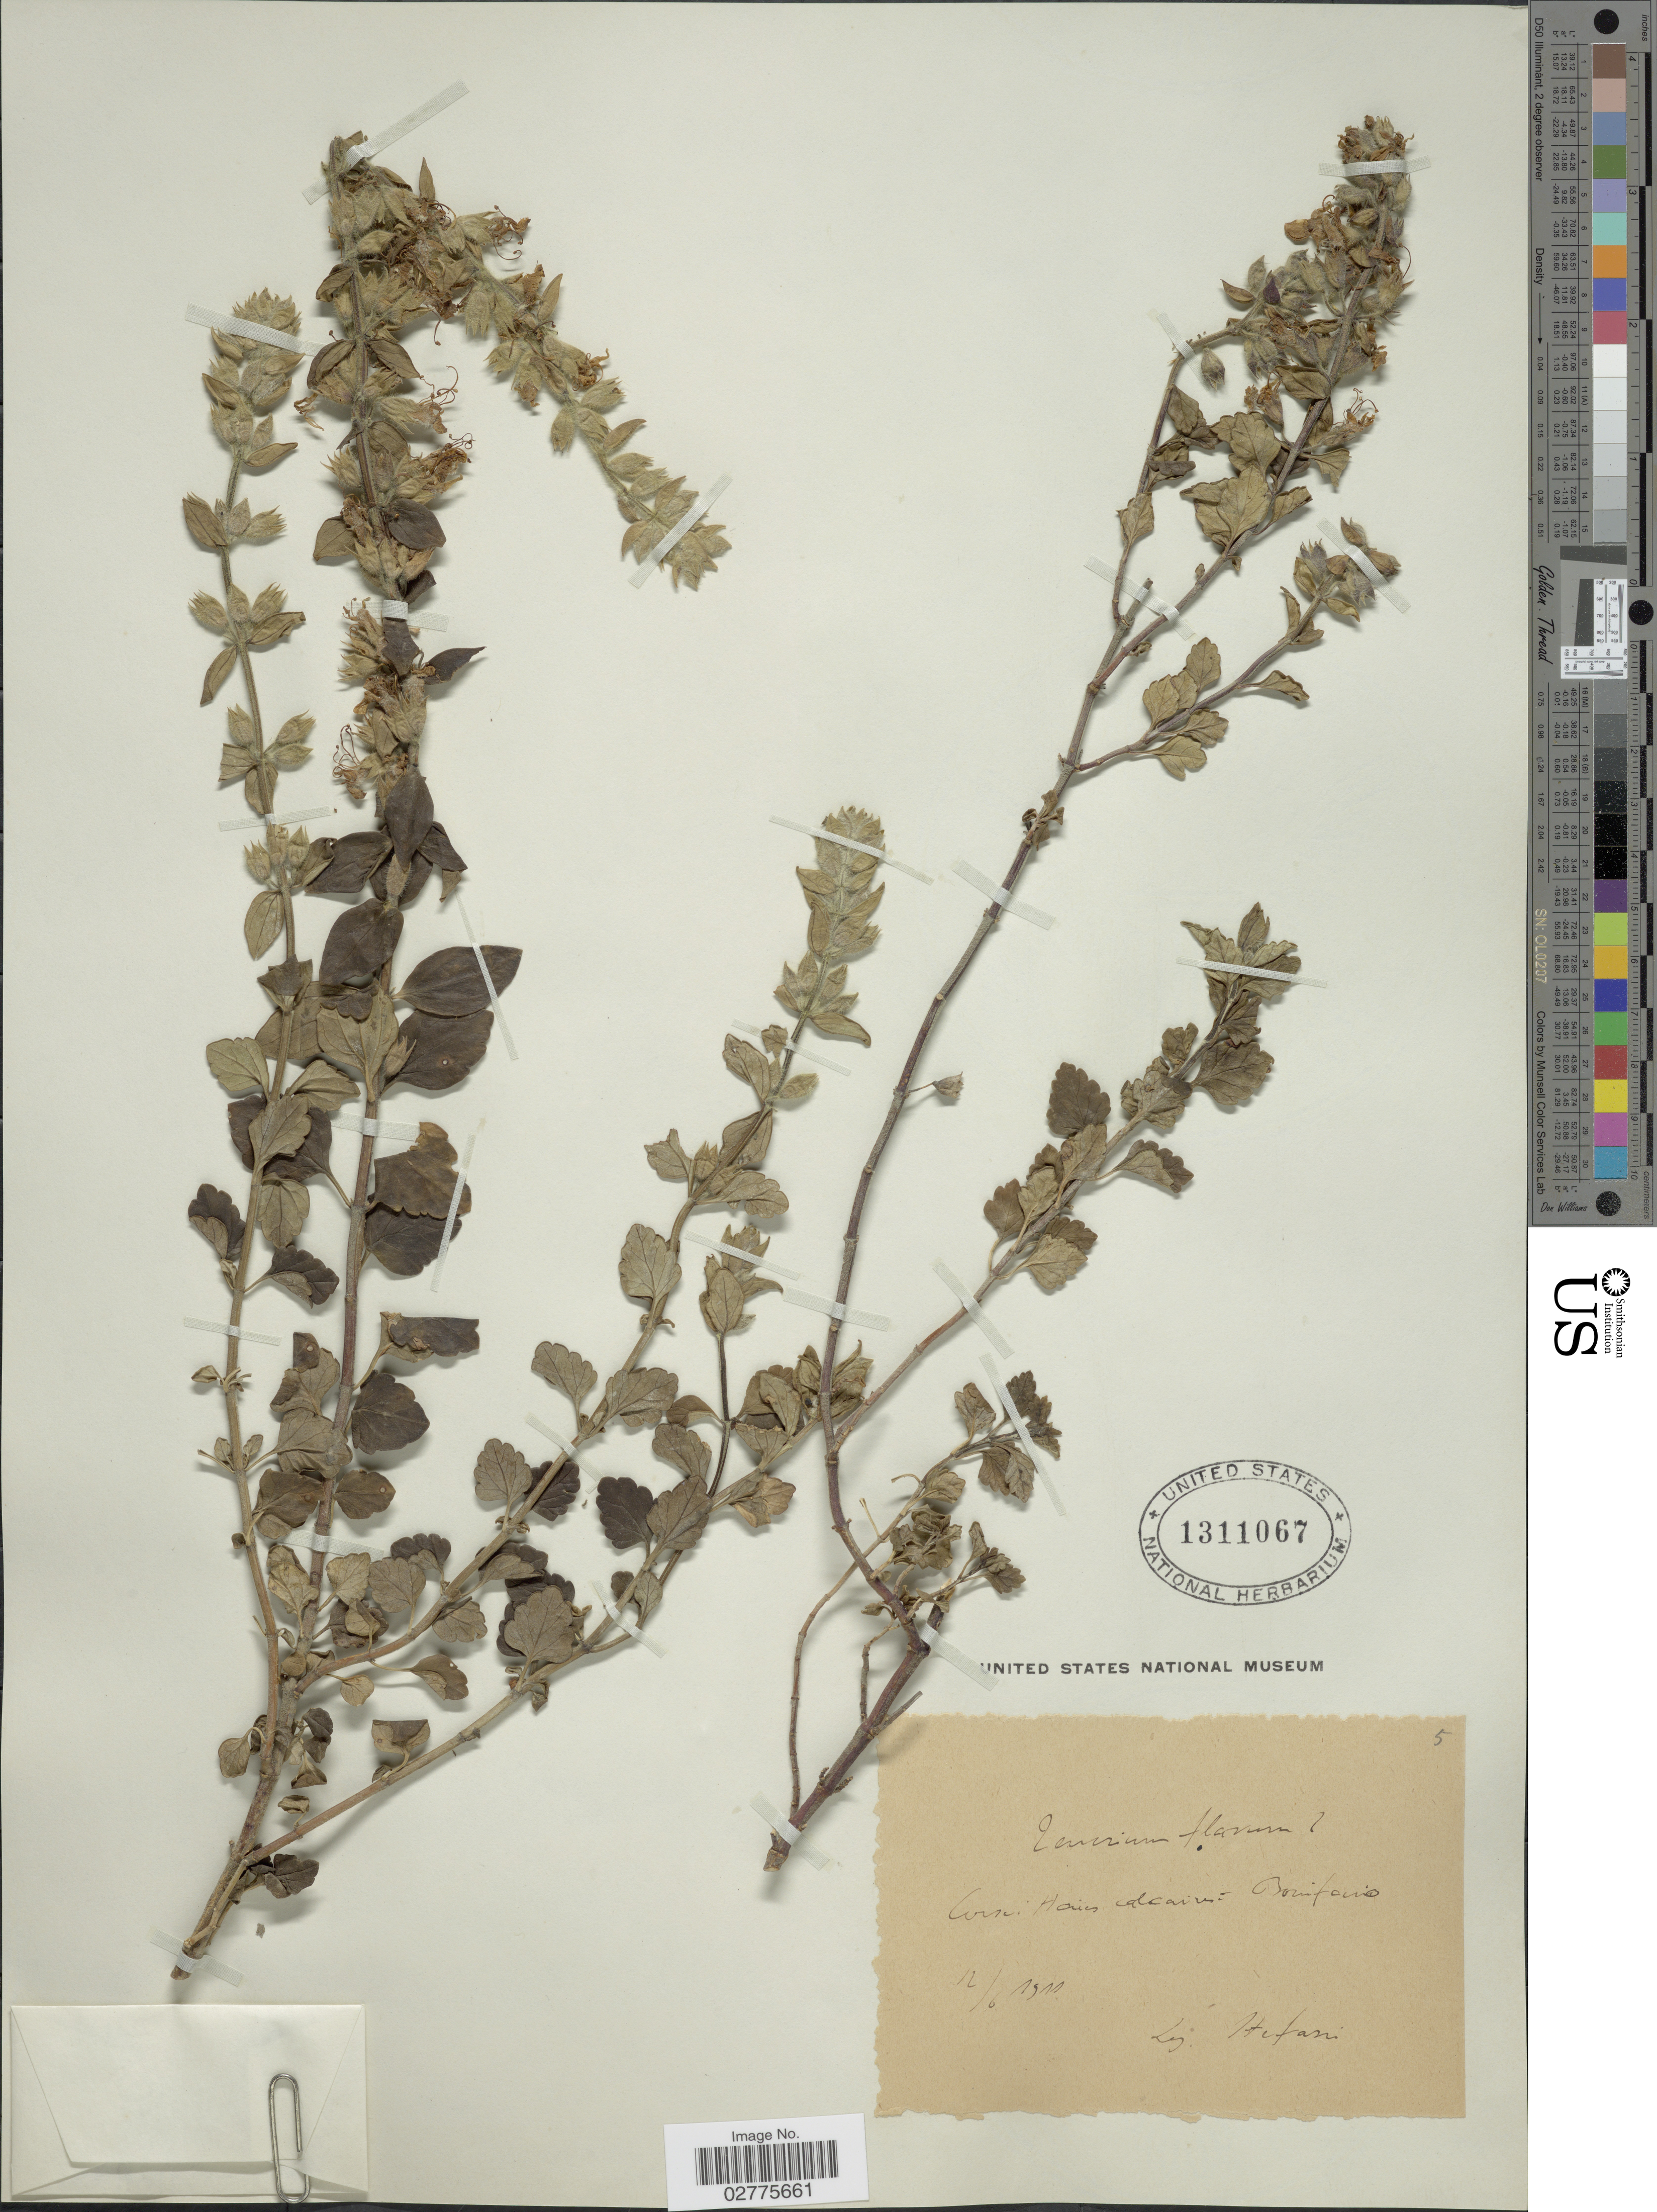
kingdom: Plantae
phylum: Tracheophyta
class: Magnoliopsida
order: Lamiales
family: Lamiaceae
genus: Teucrium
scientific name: Teucrium flavum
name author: L.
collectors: Stefani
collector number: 5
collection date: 1911-06-12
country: France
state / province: Corsica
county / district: Corse-du-Sud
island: Corse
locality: Corse: Haies calcaire Bonifacio.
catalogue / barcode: US 1311067